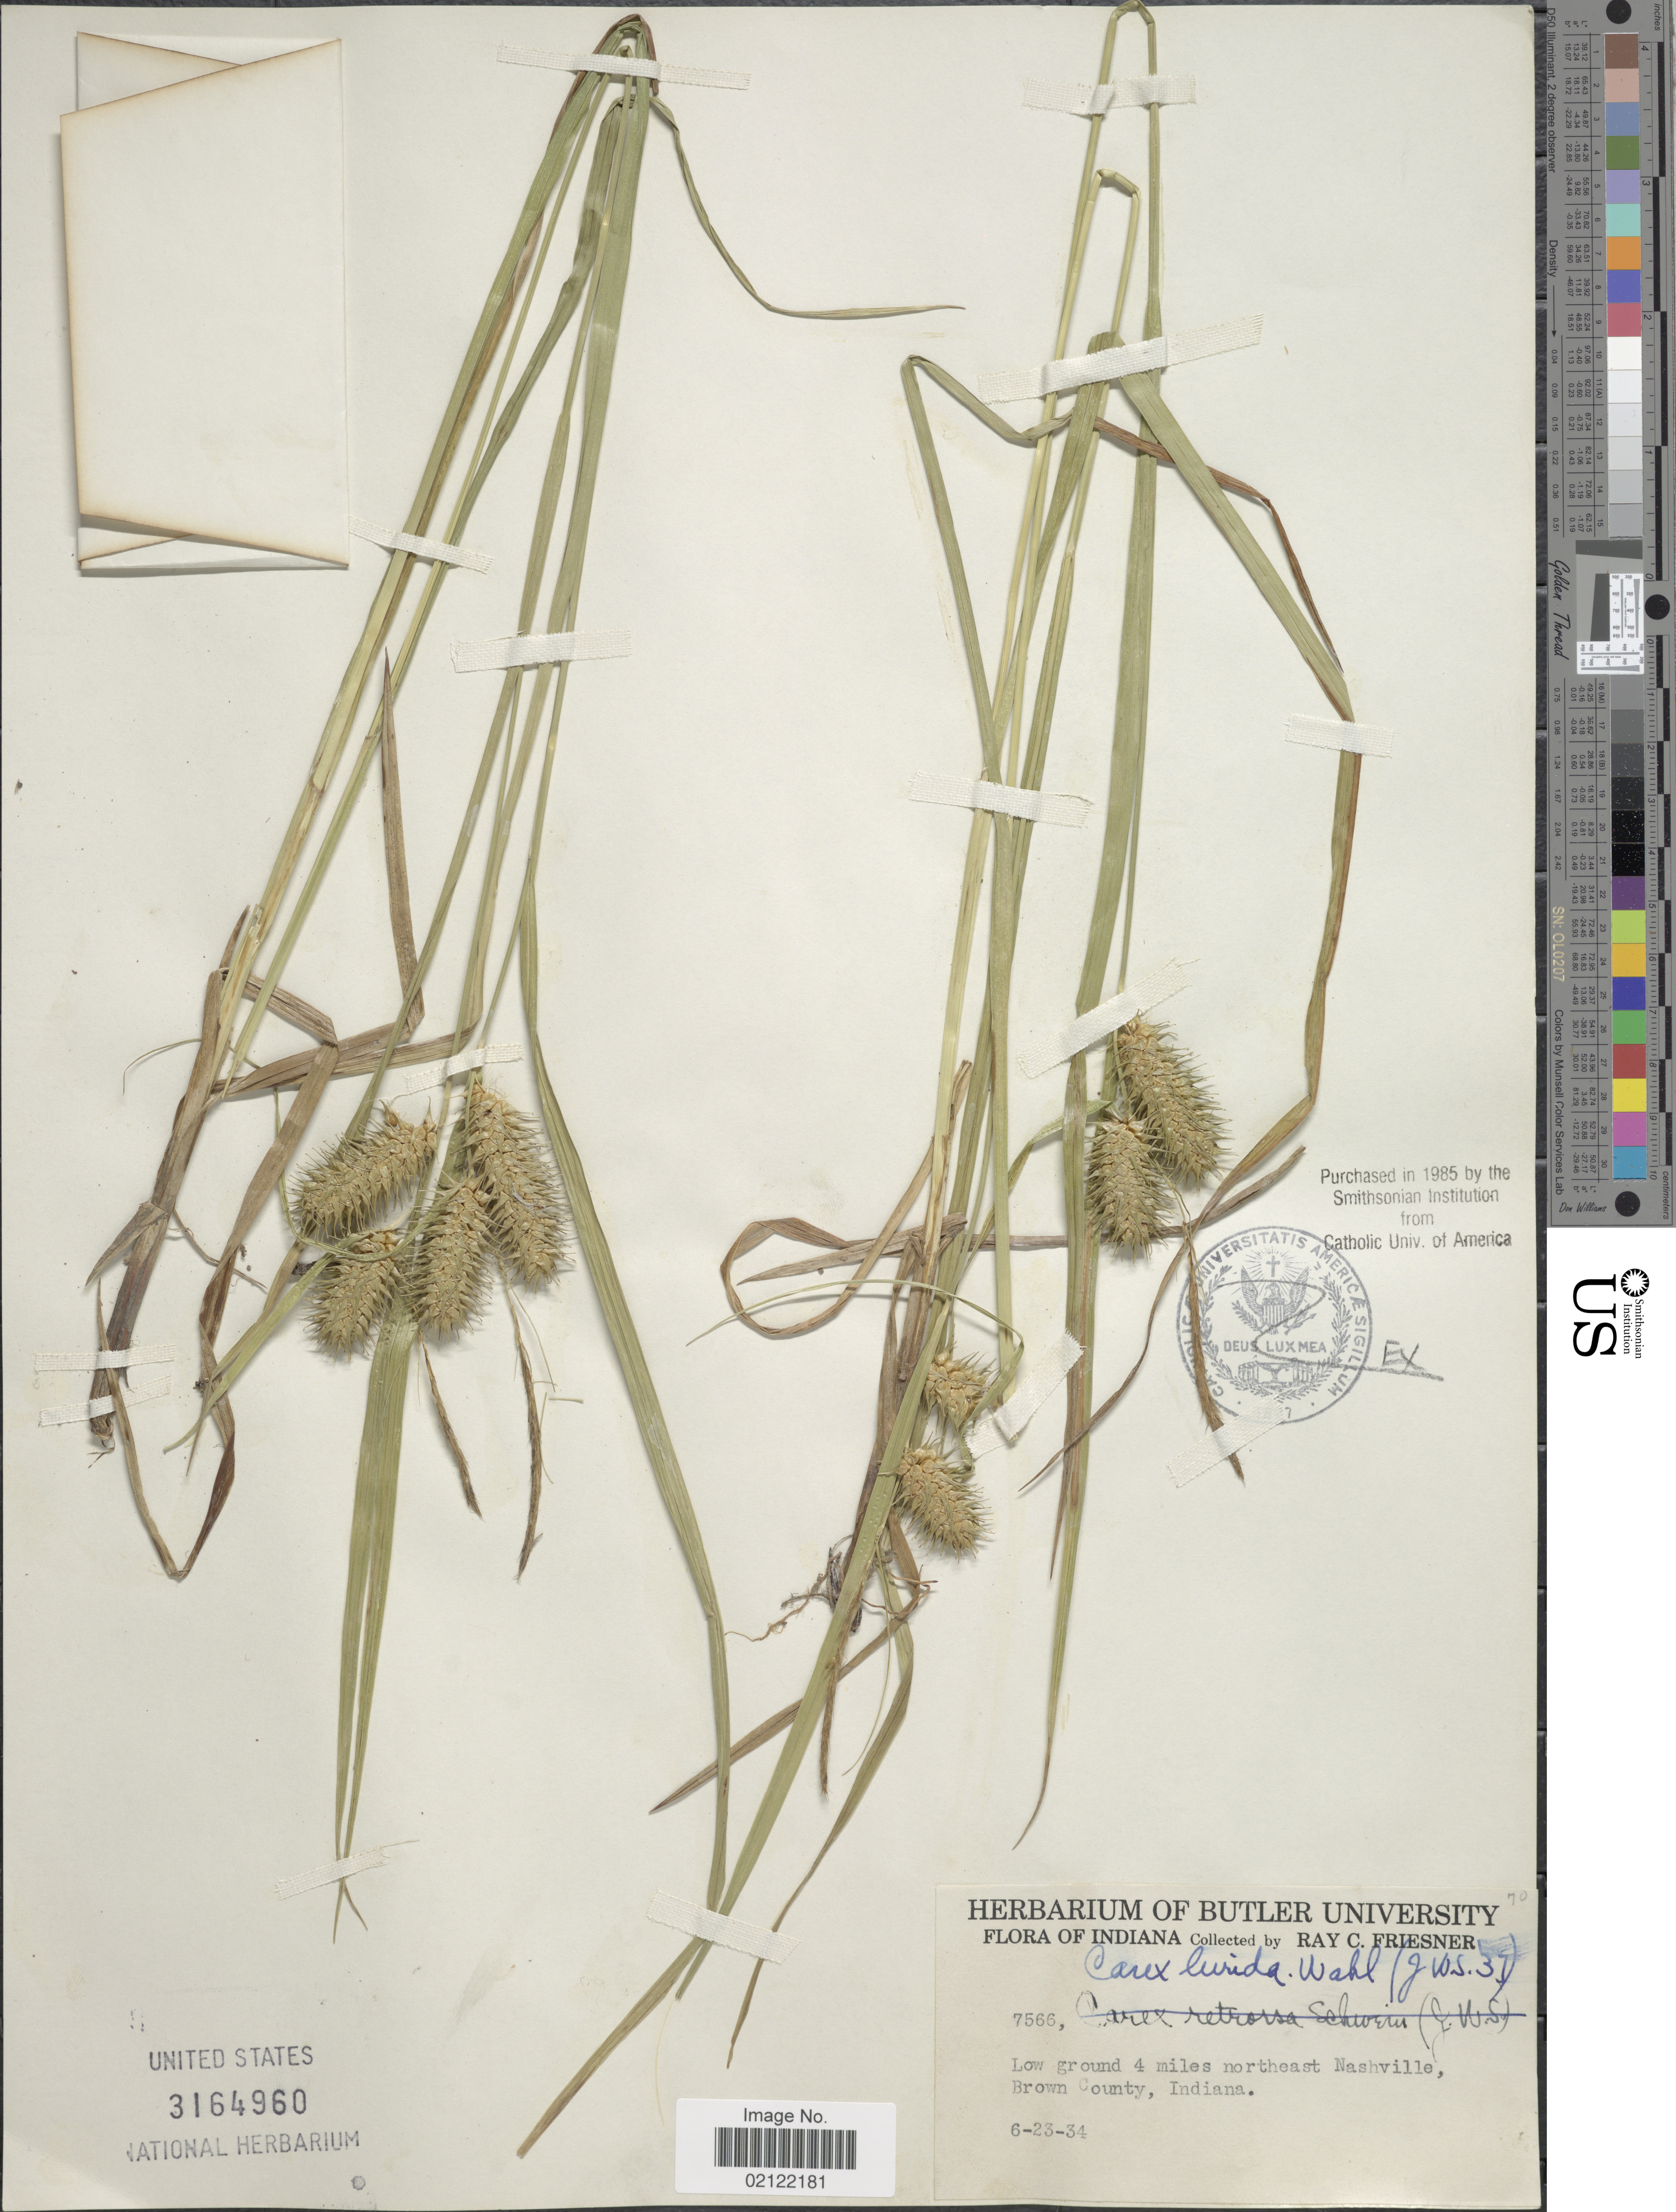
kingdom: Plantae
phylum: Tracheophyta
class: Liliopsida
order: Poales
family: Cyperaceae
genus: Carex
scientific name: Carex lurida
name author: Wahlenb.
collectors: R. Friesner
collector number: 7566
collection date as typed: Transcribed d/m/y: 23/6/34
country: United States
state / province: Indiana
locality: Low ground 4 miles northeast Nashville, Brown County, Indiana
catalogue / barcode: US 3164960